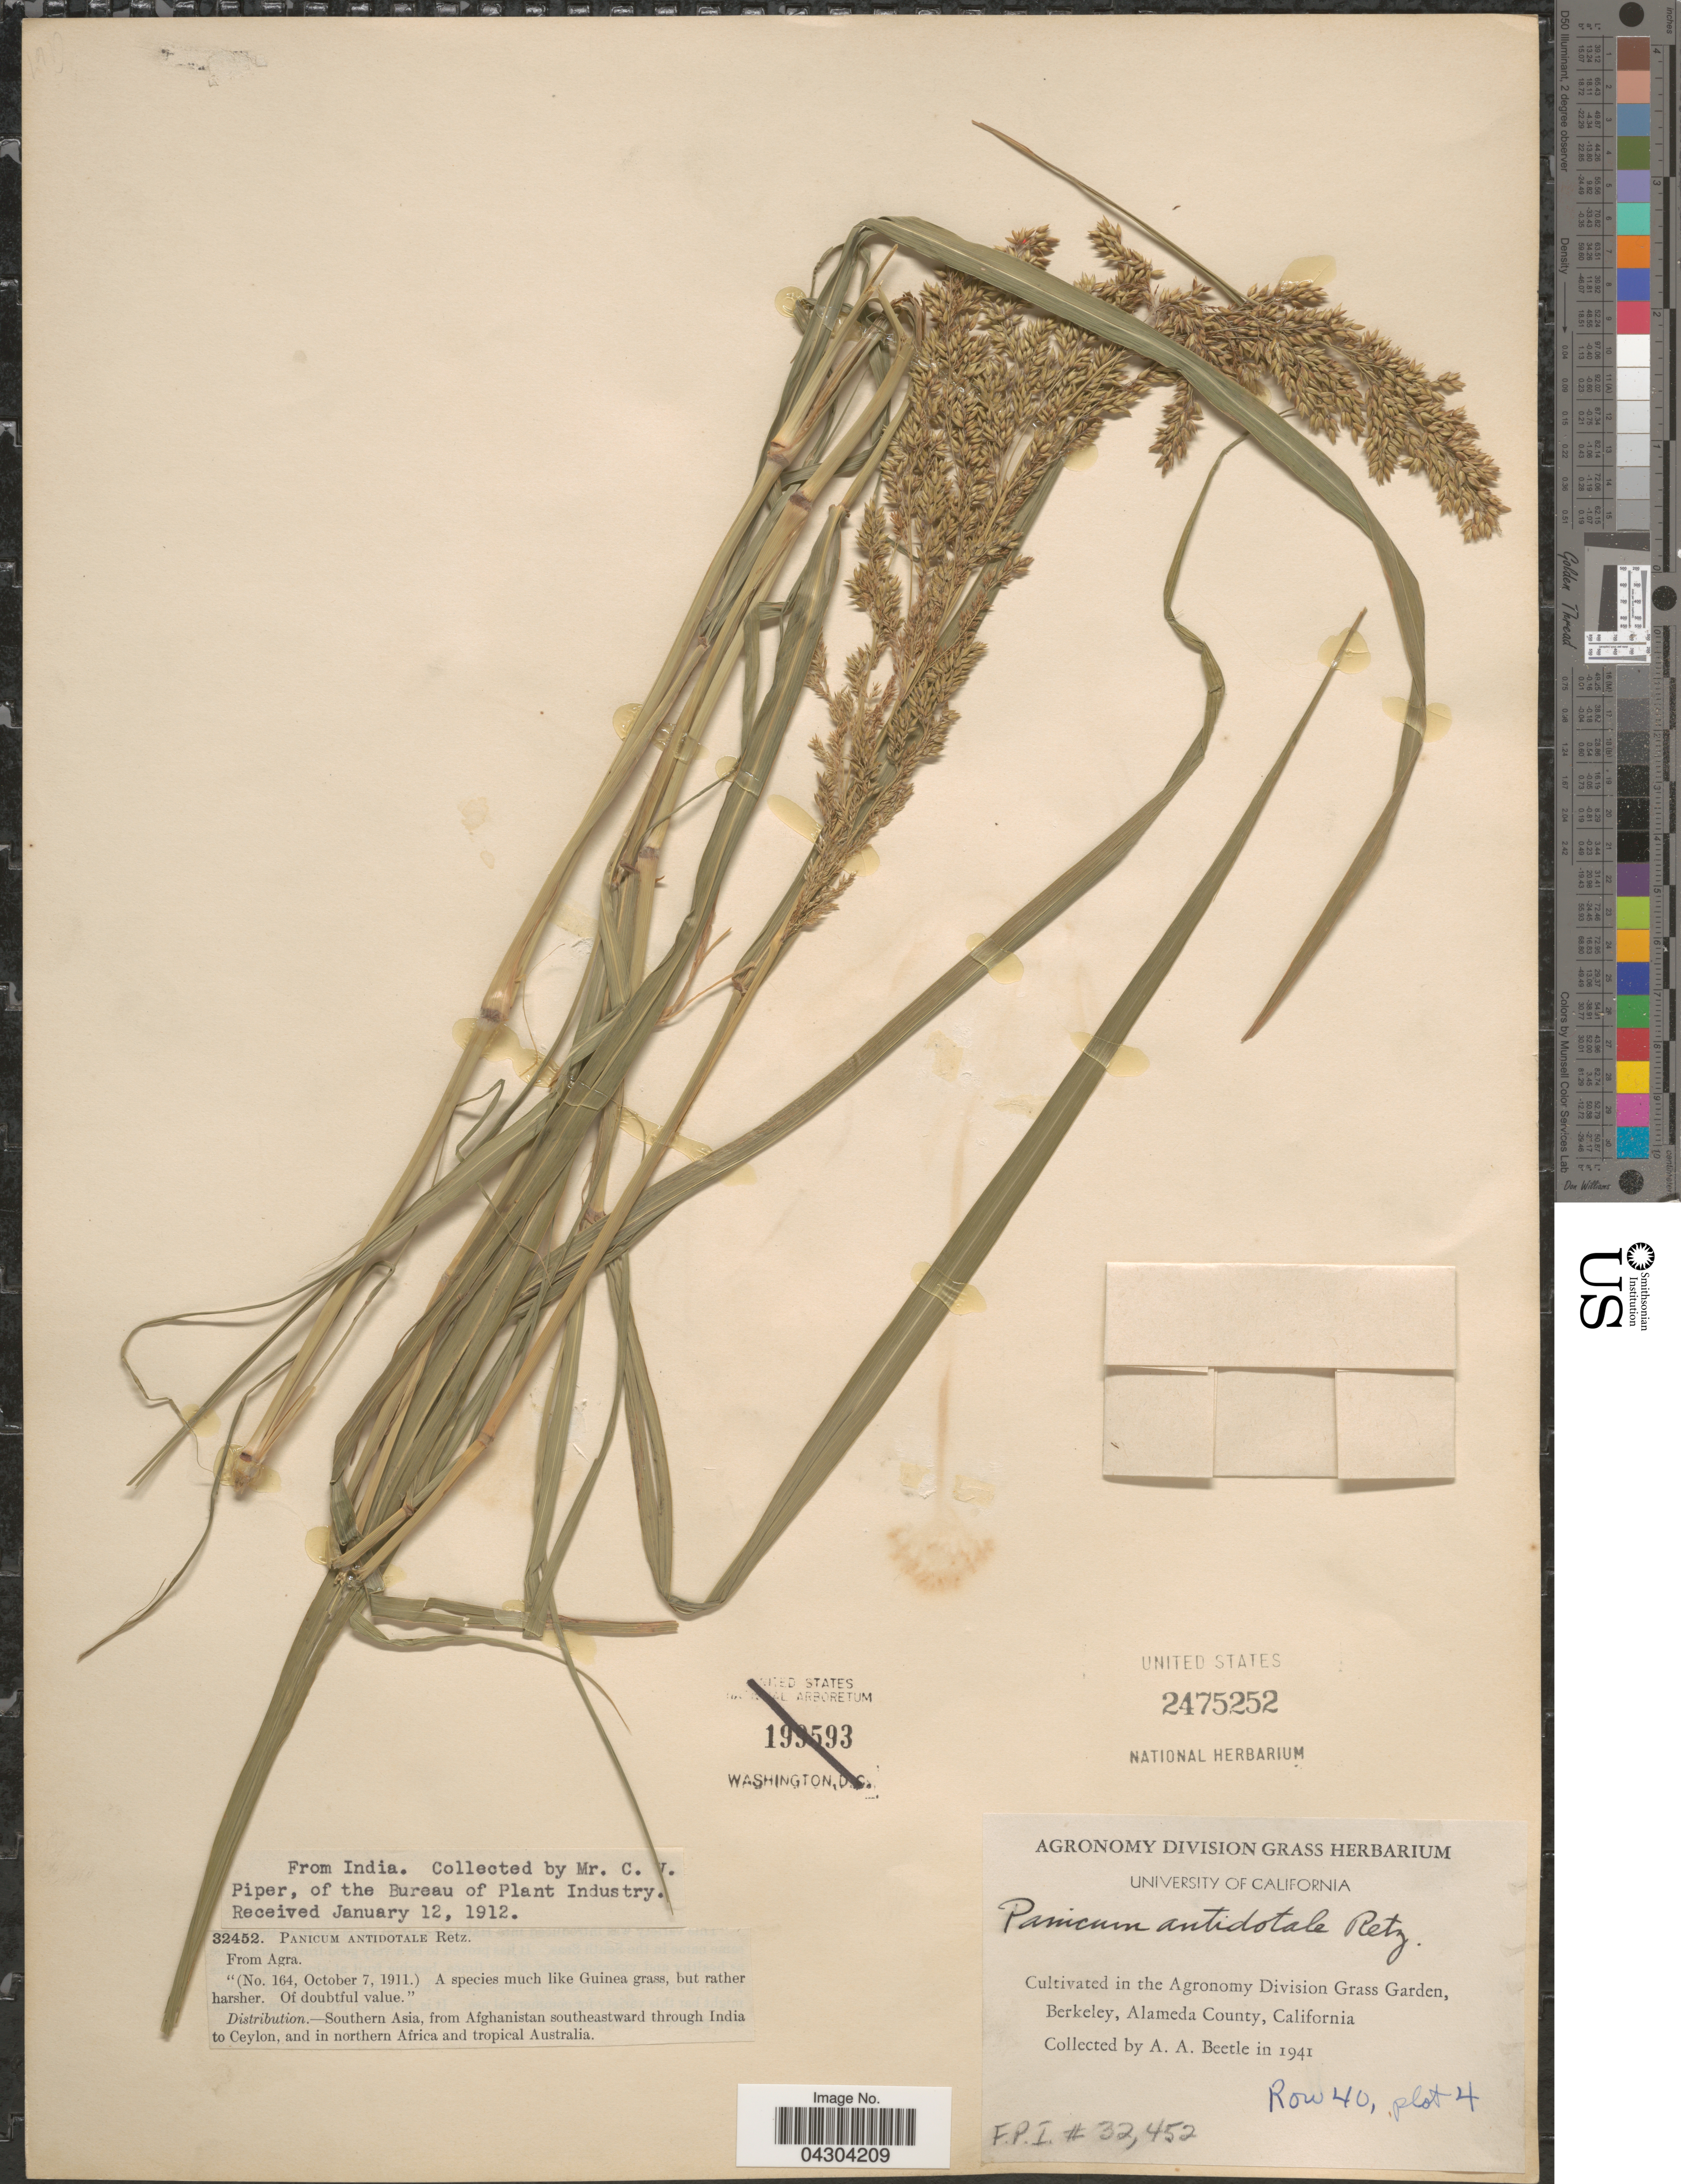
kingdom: Plantae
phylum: Tracheophyta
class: Liliopsida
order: Poales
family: Poaceae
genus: Panicum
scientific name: Panicum antidotale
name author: Retz.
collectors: A. A. Beetle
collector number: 32452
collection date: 1941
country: United States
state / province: California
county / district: Alameda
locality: In the Agronomy Division Grass Garden, Berkeley, Alameda County. Row 40, plot 4.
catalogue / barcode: US 2475252